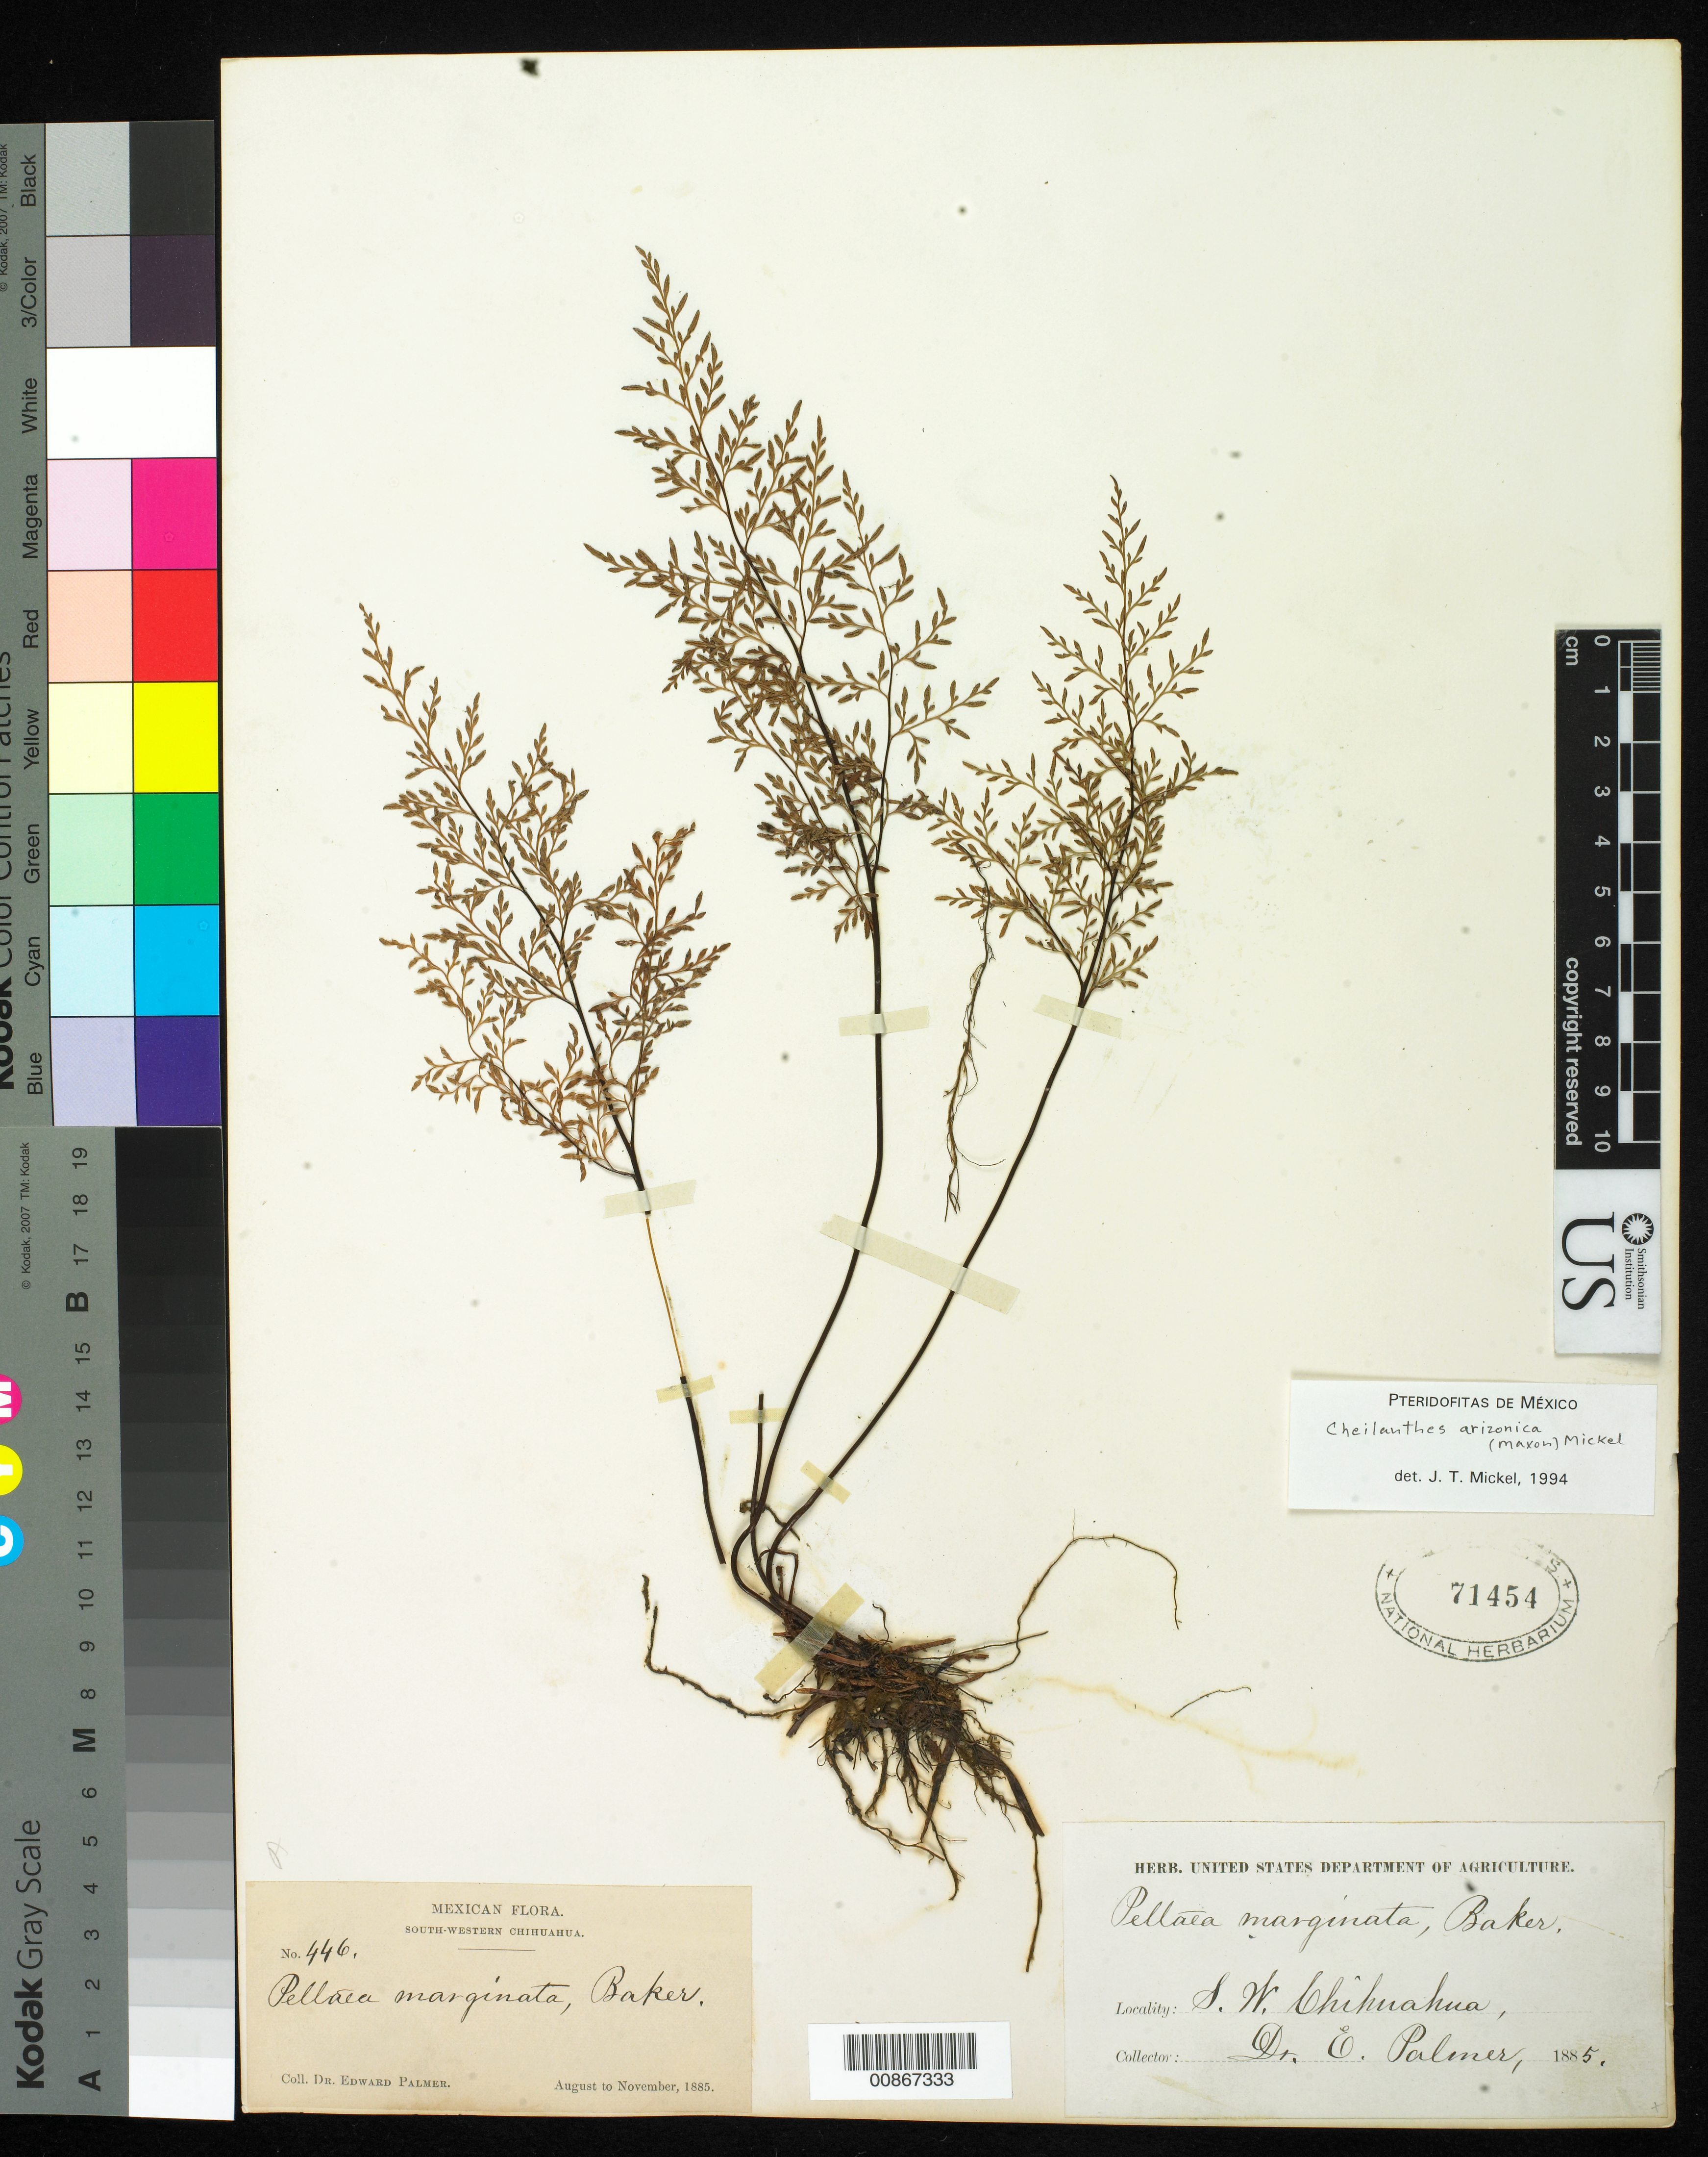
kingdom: Plantae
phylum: Tracheophyta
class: Polypodiopsida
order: Polypodiales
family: Pteridaceae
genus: Gaga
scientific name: Gaga arizonica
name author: (Maxon) Fay W. Li & Windham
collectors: E. Palmer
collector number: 446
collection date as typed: Aug 1885 to -- Nov 1885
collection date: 1885-08/1885-11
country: Mexico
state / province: Chihuahua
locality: South-Western Chihuahua.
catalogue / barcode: US 71454